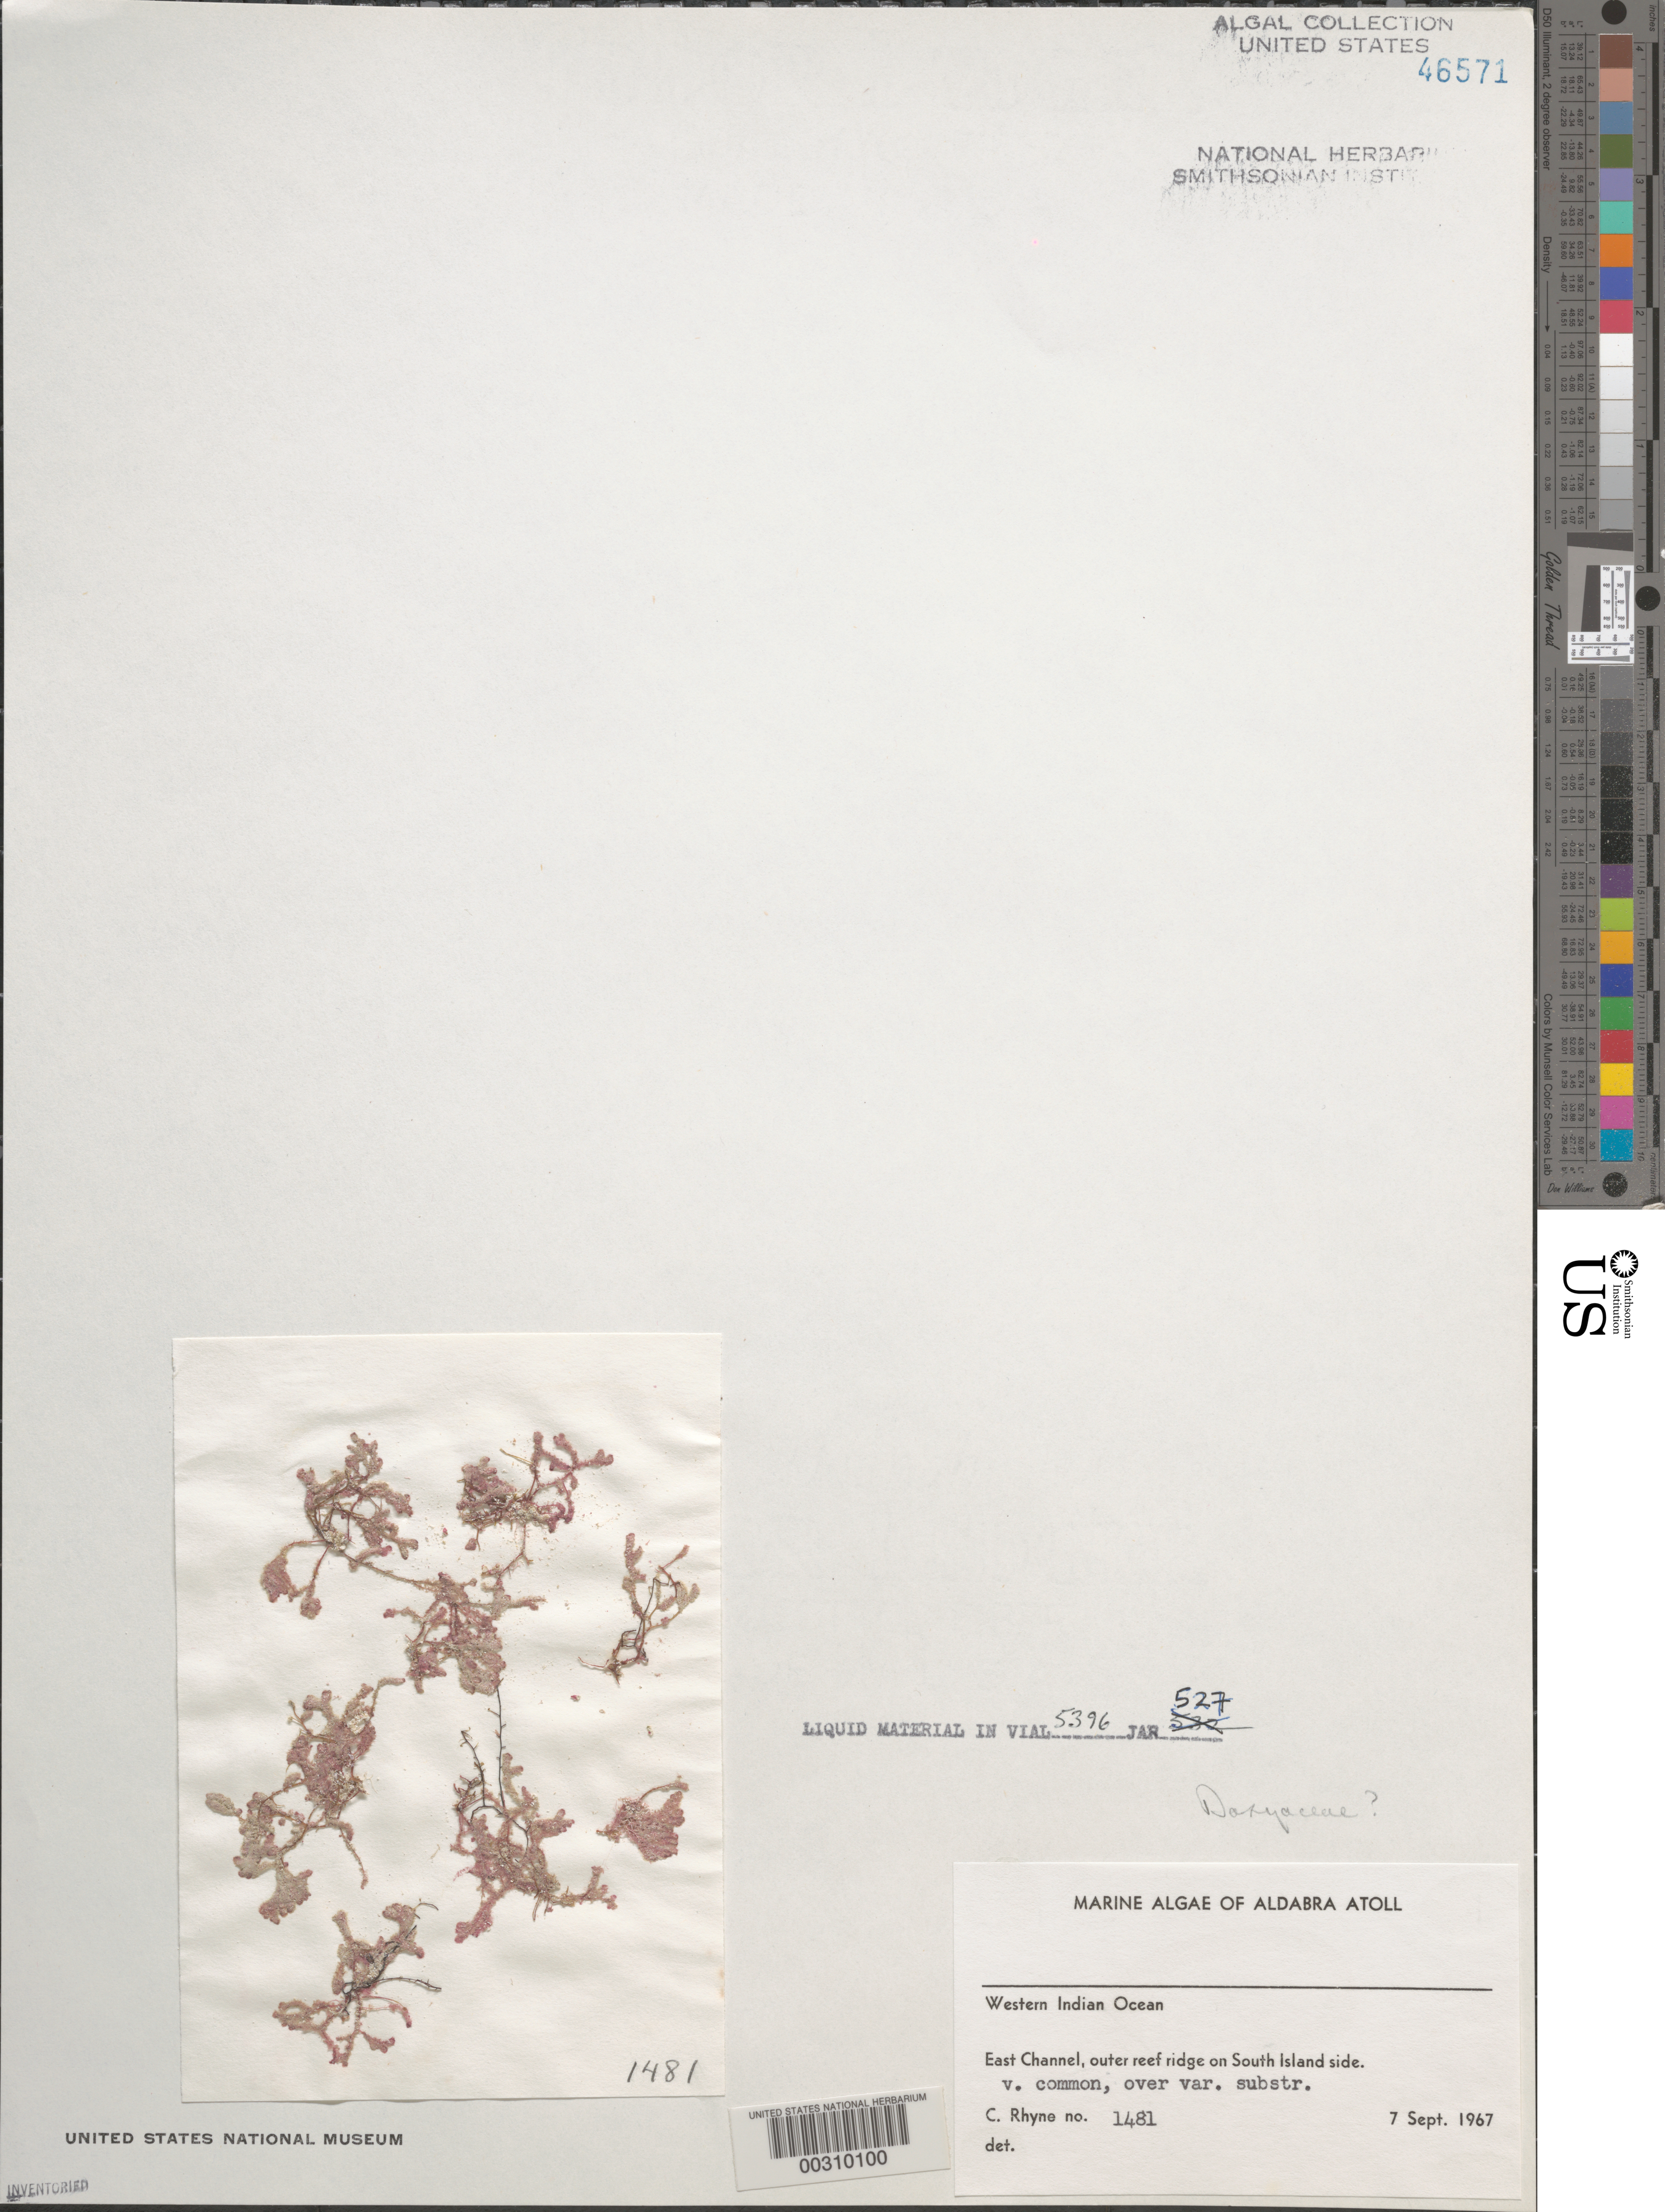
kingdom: Plantae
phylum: Rhodophyta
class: Florideophyceae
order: Ceramiales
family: Dasyaceae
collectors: C. Rhyne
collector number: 1481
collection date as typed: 07 Sep 1967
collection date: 1967-09-07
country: Seychelles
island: Aldabra Atoll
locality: East Channel, on South Island side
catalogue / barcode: US 46571